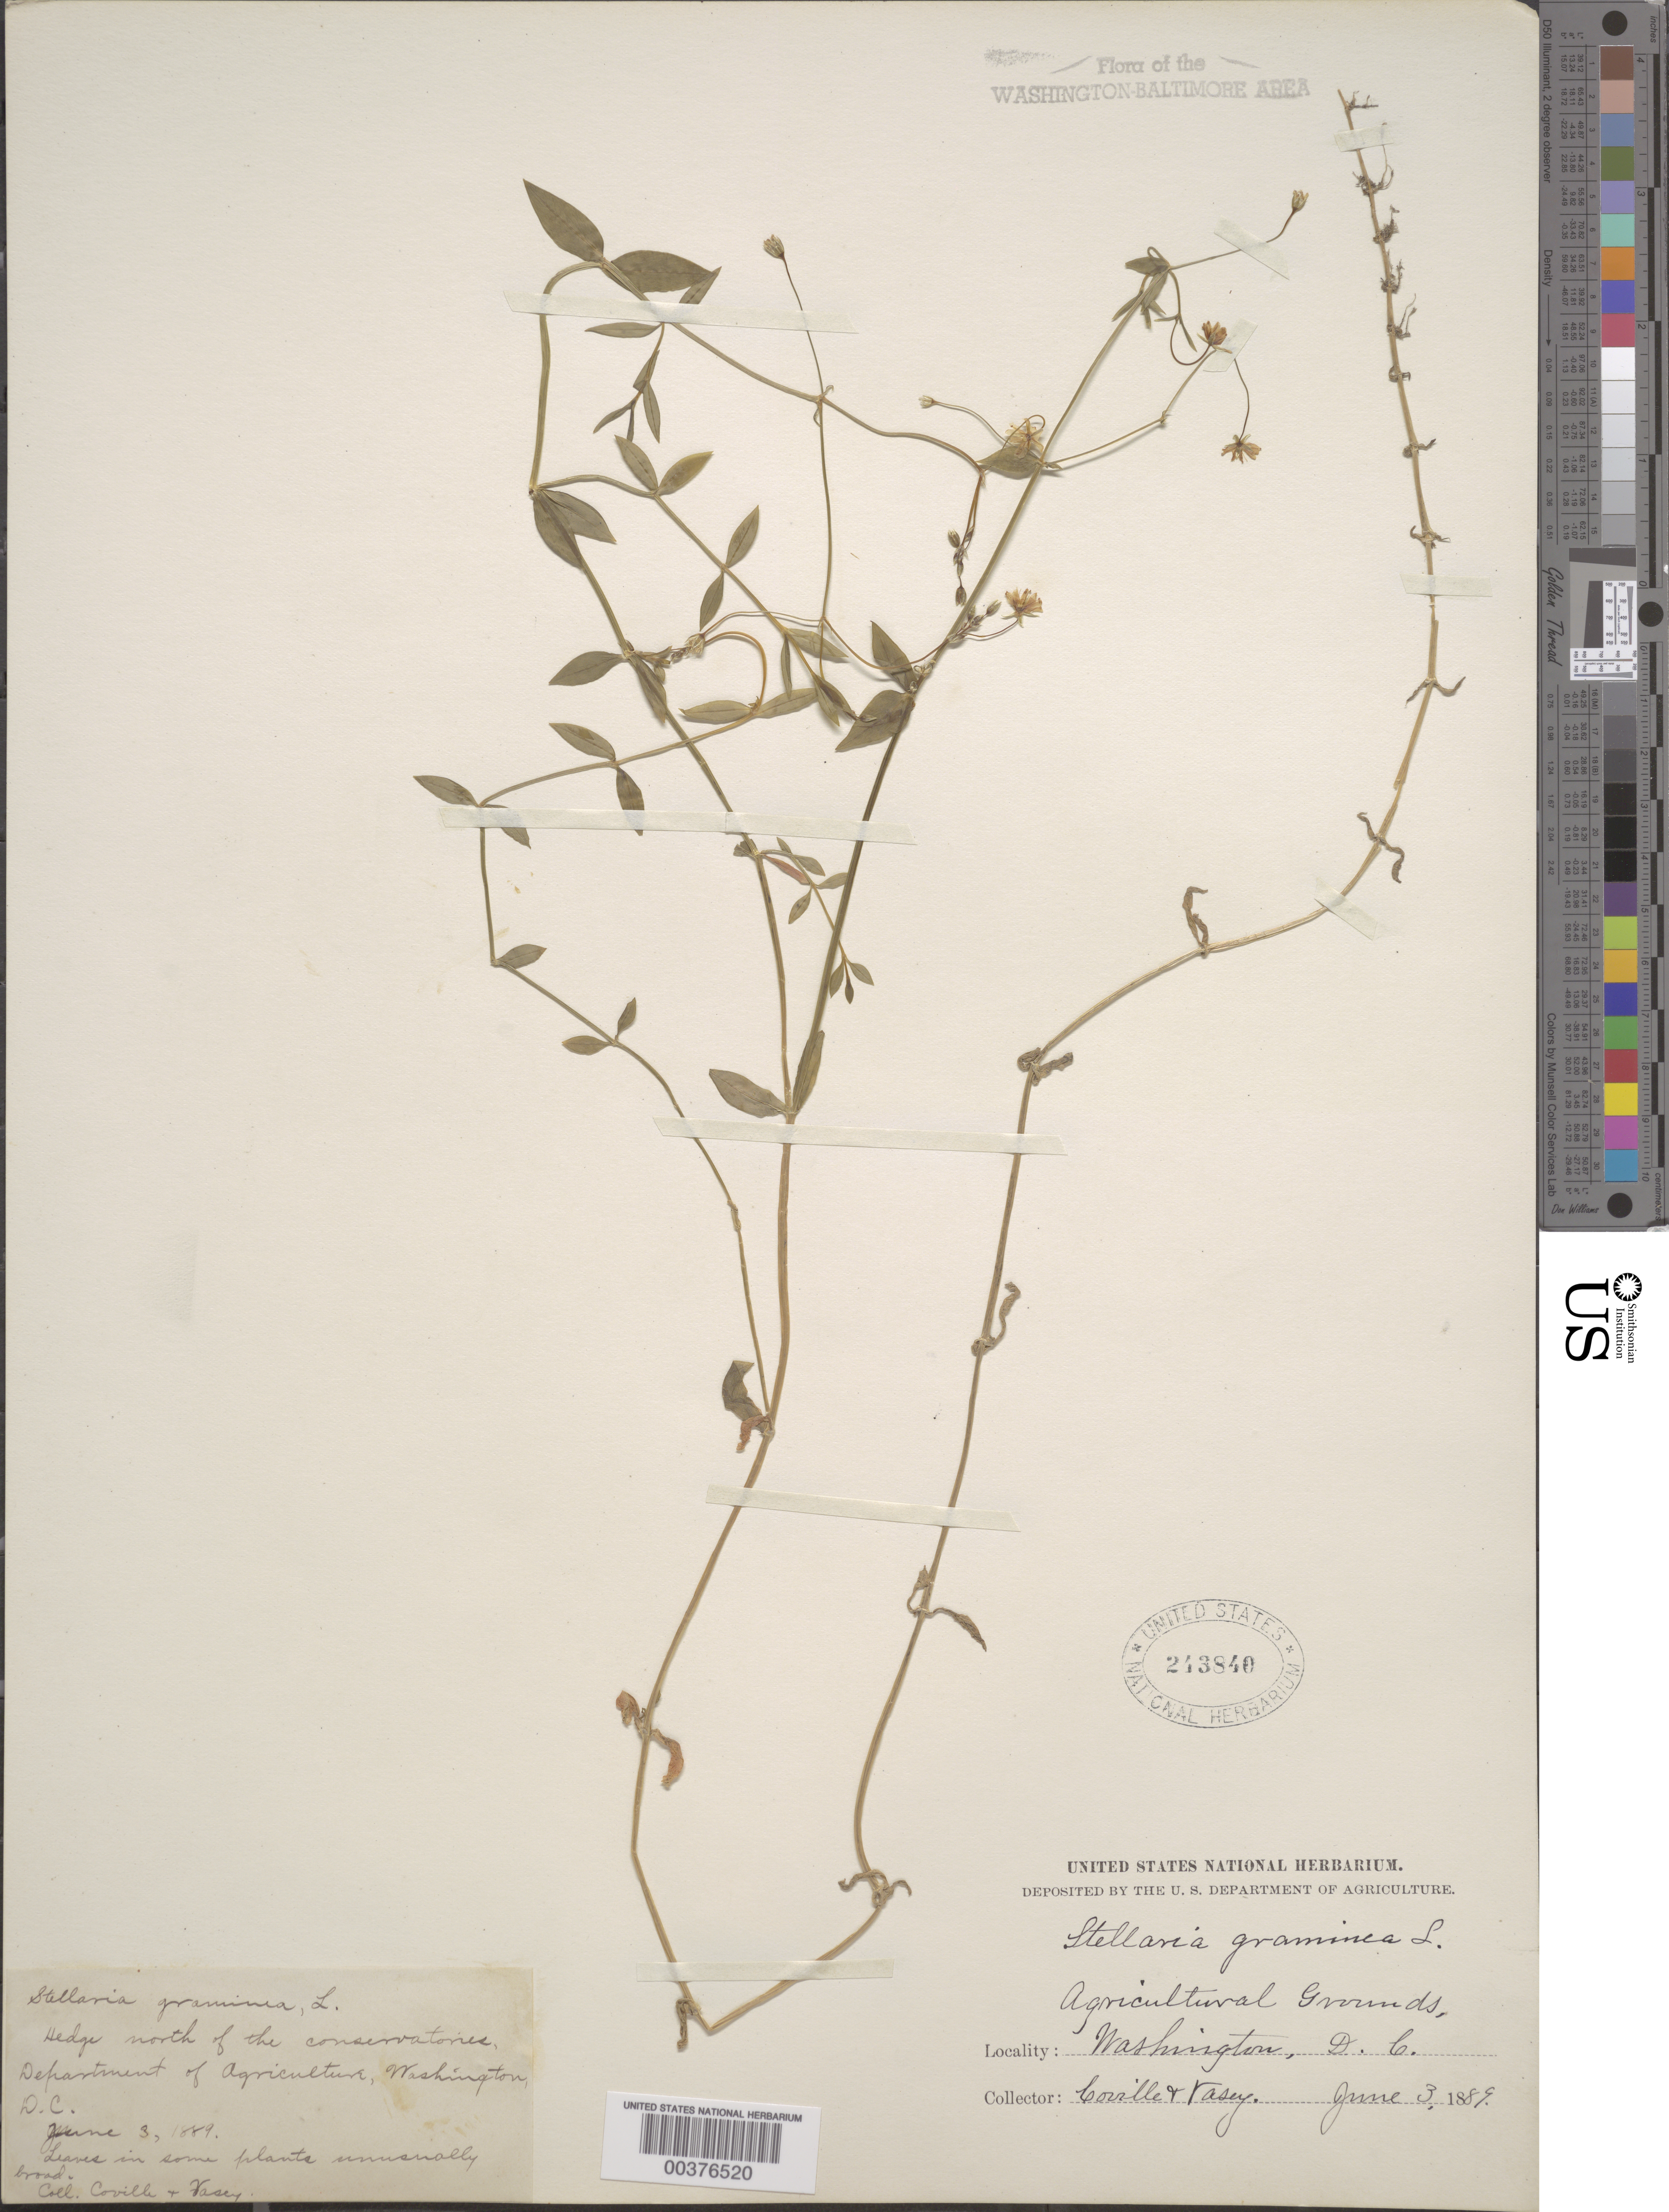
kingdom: Plantae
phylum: Tracheophyta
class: Magnoliopsida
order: Caryophyllales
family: Caryophyllaceae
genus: Stellaria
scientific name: Stellaria graminea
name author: L.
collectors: F. V. Coville & G. R. Vasey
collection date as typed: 03 Jun 1889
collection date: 1889-06-03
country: United States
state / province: District of Columbia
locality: Agriculture Dept.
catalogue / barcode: US 243840